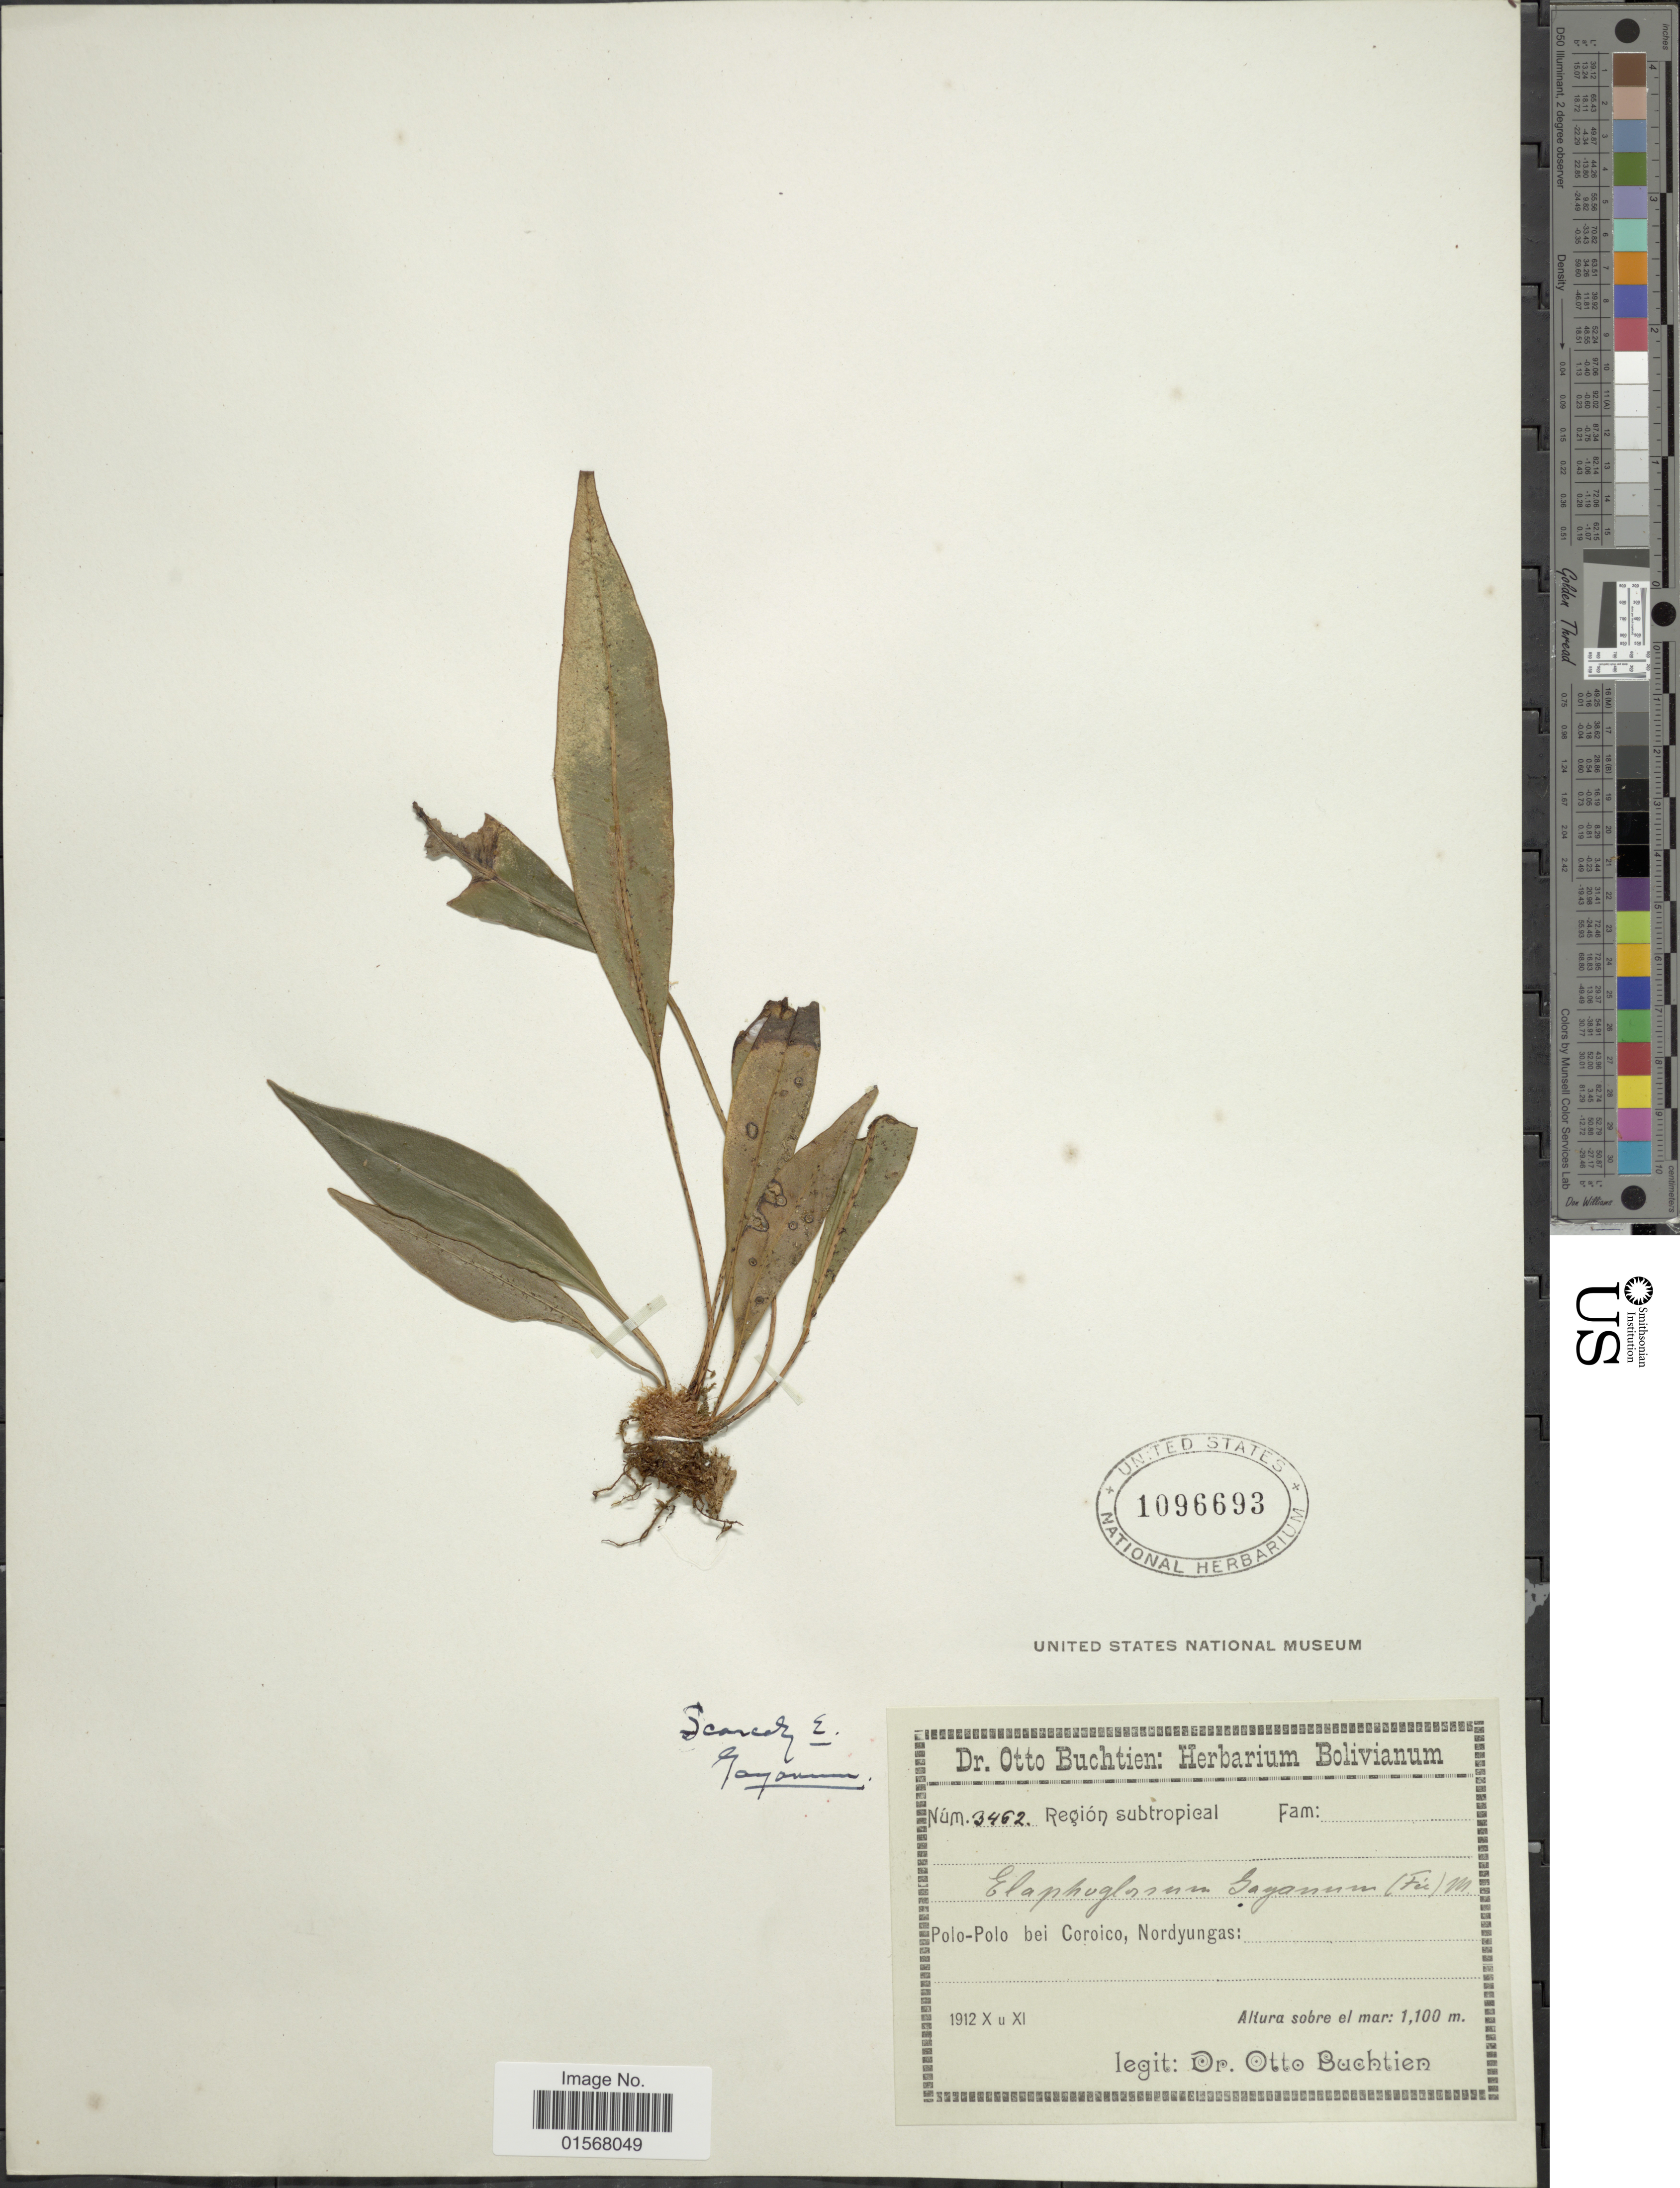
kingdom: Plantae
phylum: Tracheophyta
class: Polypodiopsida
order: Polypodiales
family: Dryopteridaceae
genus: Elaphoglossum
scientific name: Elaphoglossum sp.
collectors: O. Buchtien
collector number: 3462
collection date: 1912-10/1912-11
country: Bolivia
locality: Polo-Polo bei Coroico, Nordyungas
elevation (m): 1100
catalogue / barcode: US 1096693